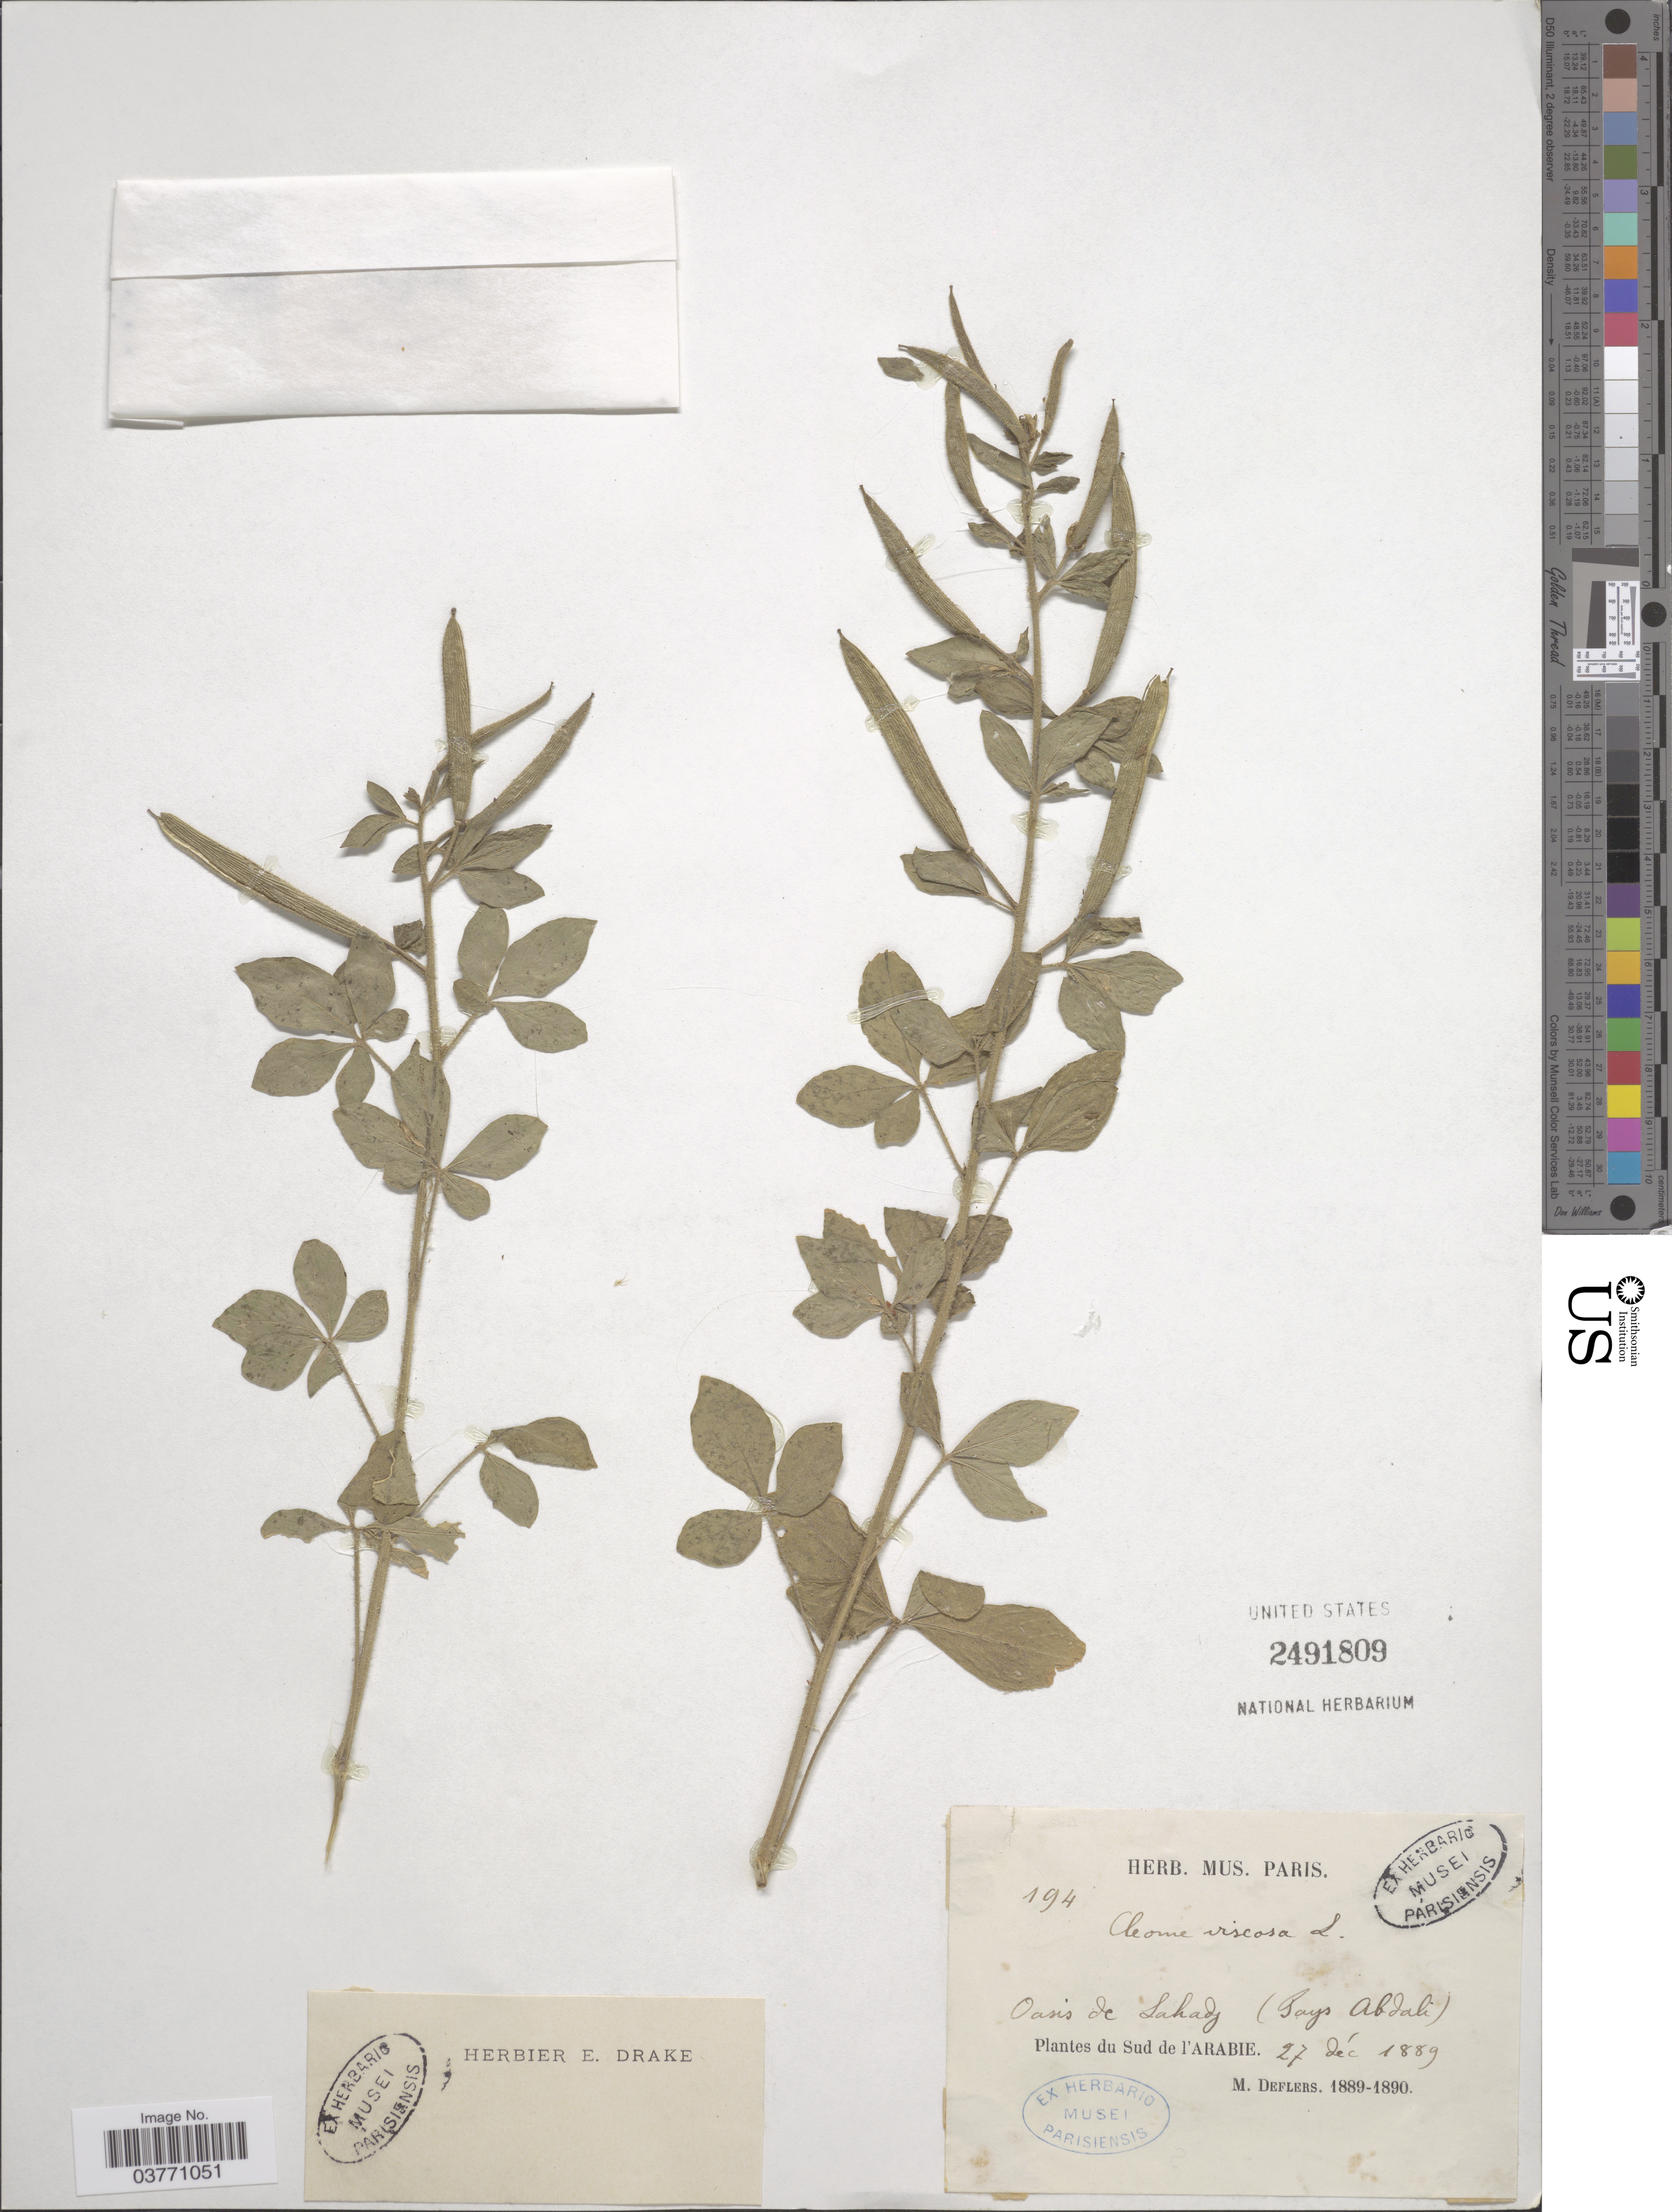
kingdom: Plantae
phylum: Tracheophyta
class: Magnoliopsida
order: Brassicales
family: Cleomaceae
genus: Arivela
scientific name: Arivela viscosa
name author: (L.) Raf.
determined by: Strong, M. T., (US), Smithsonian Institution - National Museum of Natural History (UNITED STATES)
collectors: M. Deflers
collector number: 194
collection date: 1889-12-27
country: Yemen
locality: Oasis de Lahadj (Pays Abdali). Sud de l'Arabie.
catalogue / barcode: US 2491809